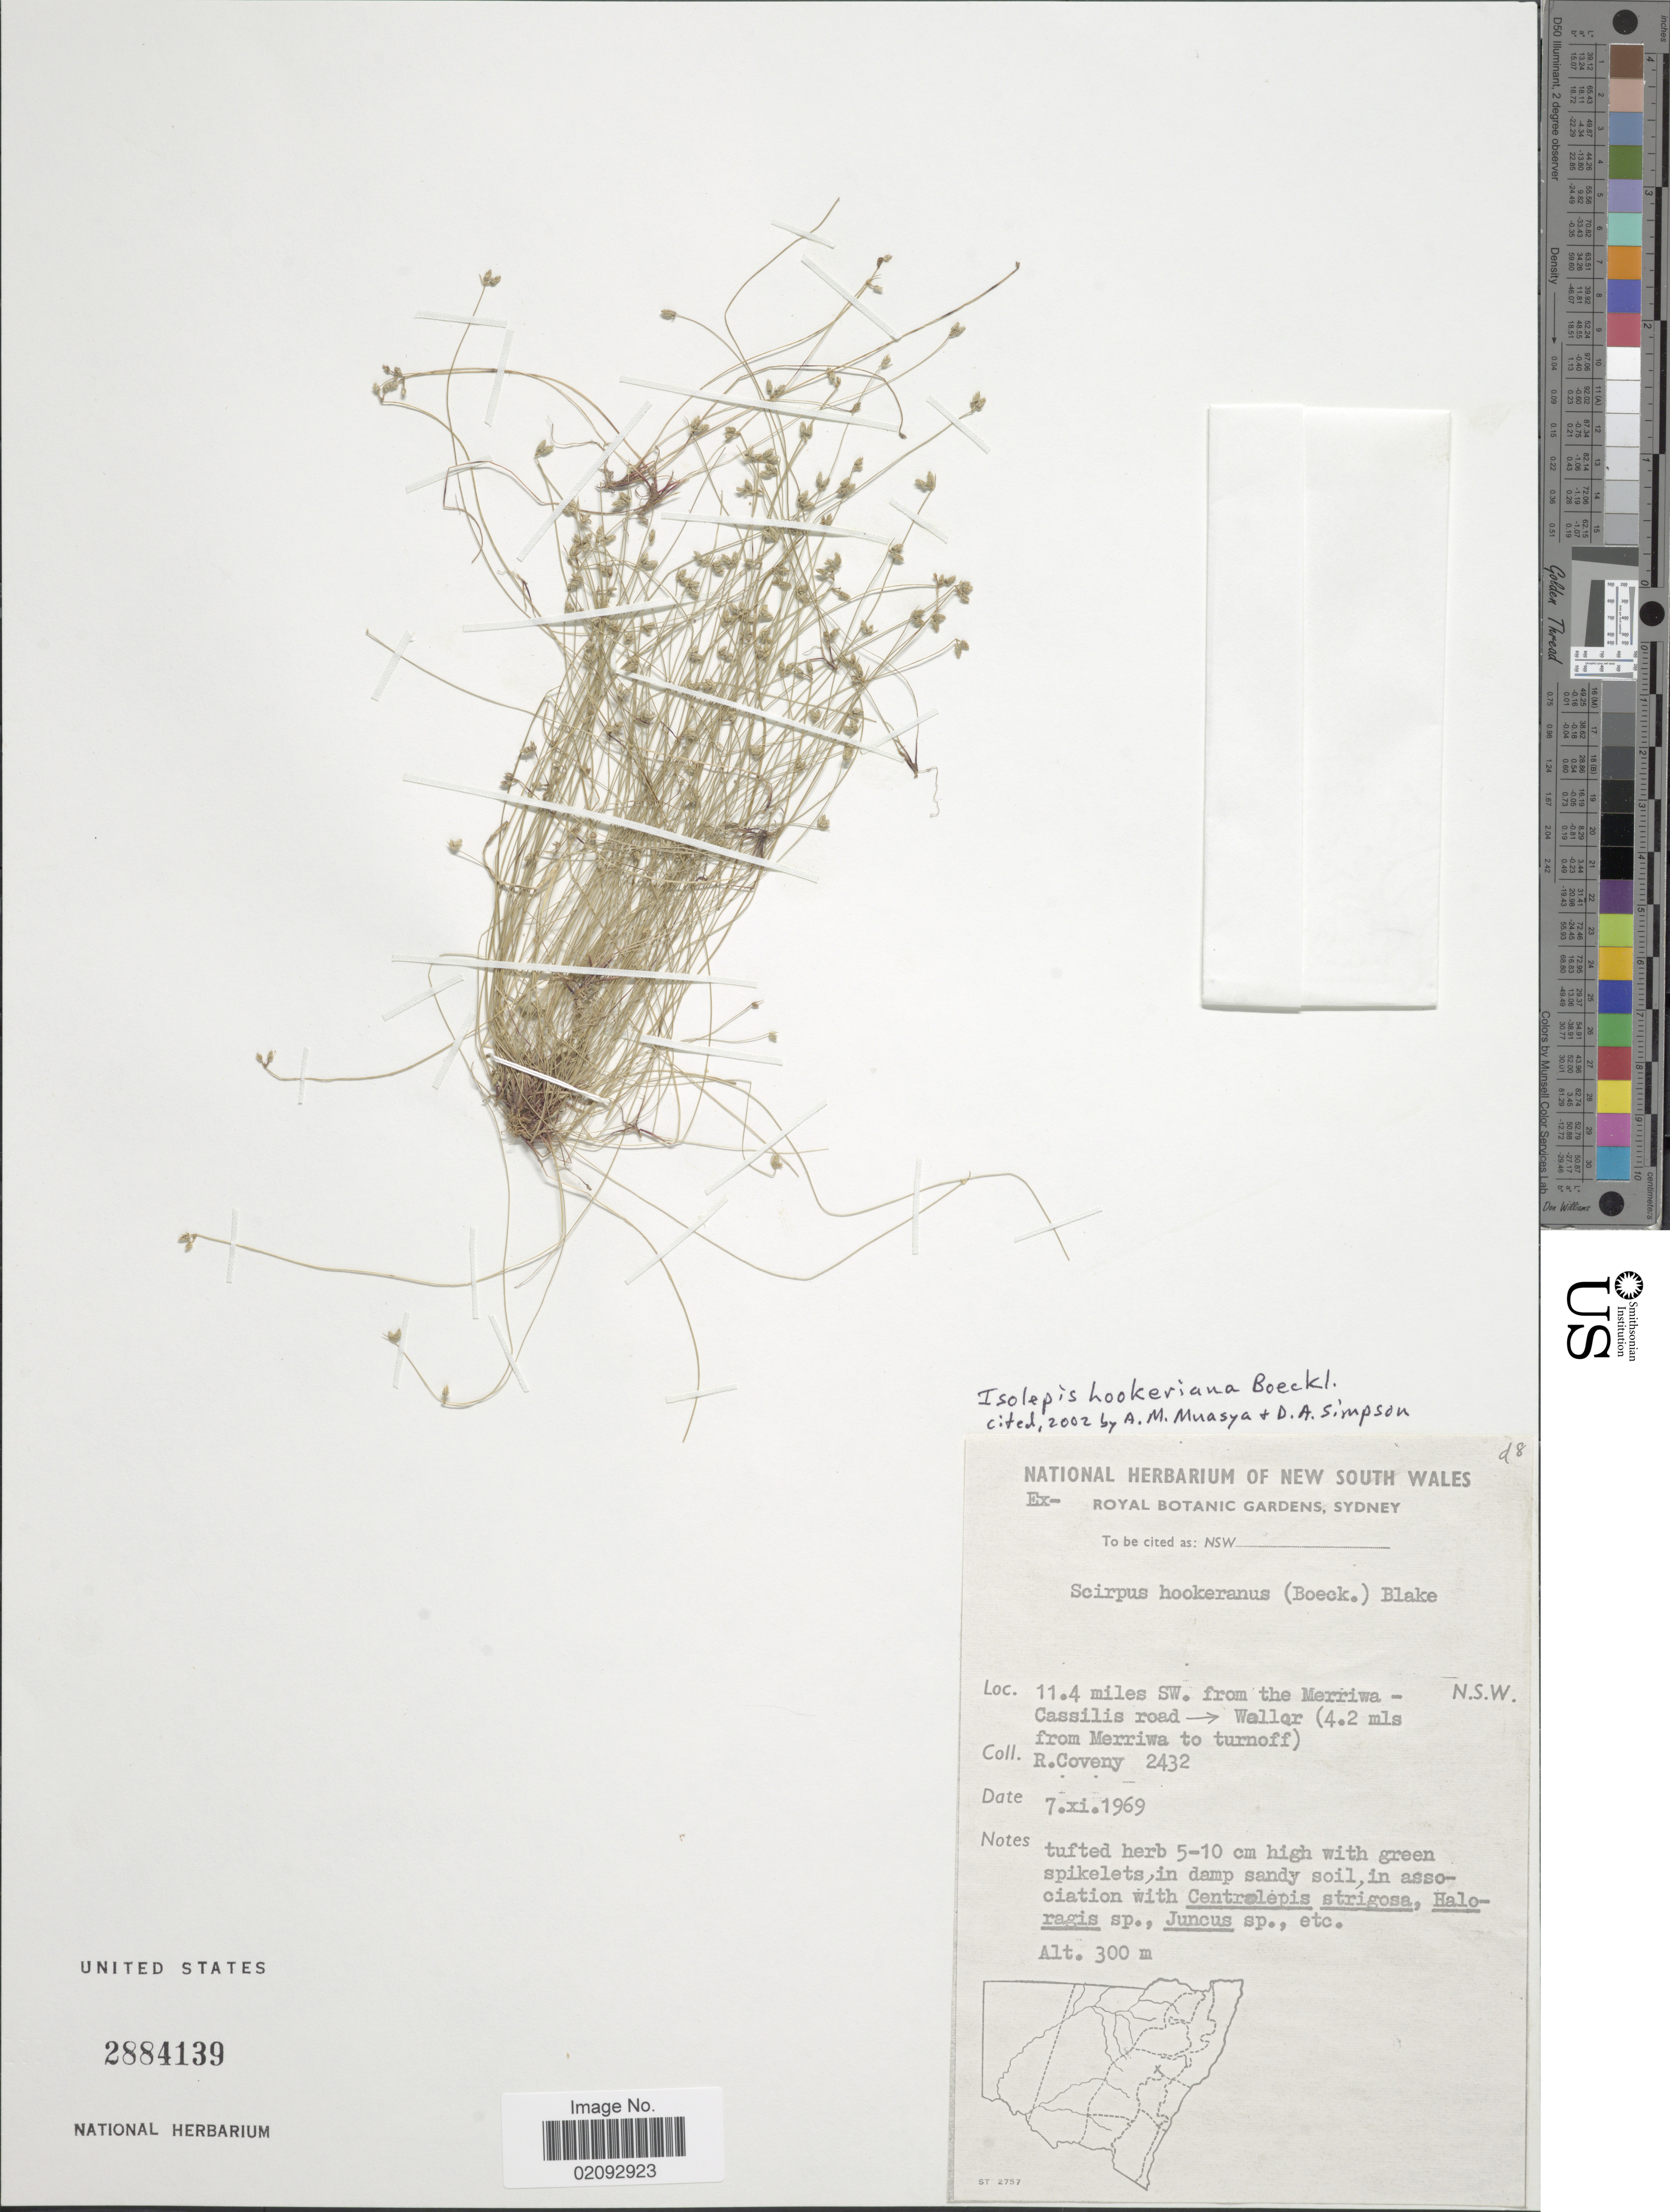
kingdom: Plantae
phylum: Tracheophyta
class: Liliopsida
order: Poales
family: Cyperaceae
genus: Isolepis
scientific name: Isolepis multicaulis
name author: Schltdl.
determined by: Strong, Mark T., (BOT), Smithsonian Institution - National Museum of Natural History (UNITED STATES)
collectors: R. Coveny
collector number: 2432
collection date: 1969-11-07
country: Australia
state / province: New South Wales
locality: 11.4 miles SW from the Merriwa - Cassilis road - Wallor (4.2 mls from Meriwa to turnoff)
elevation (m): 300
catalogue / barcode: US 2884139